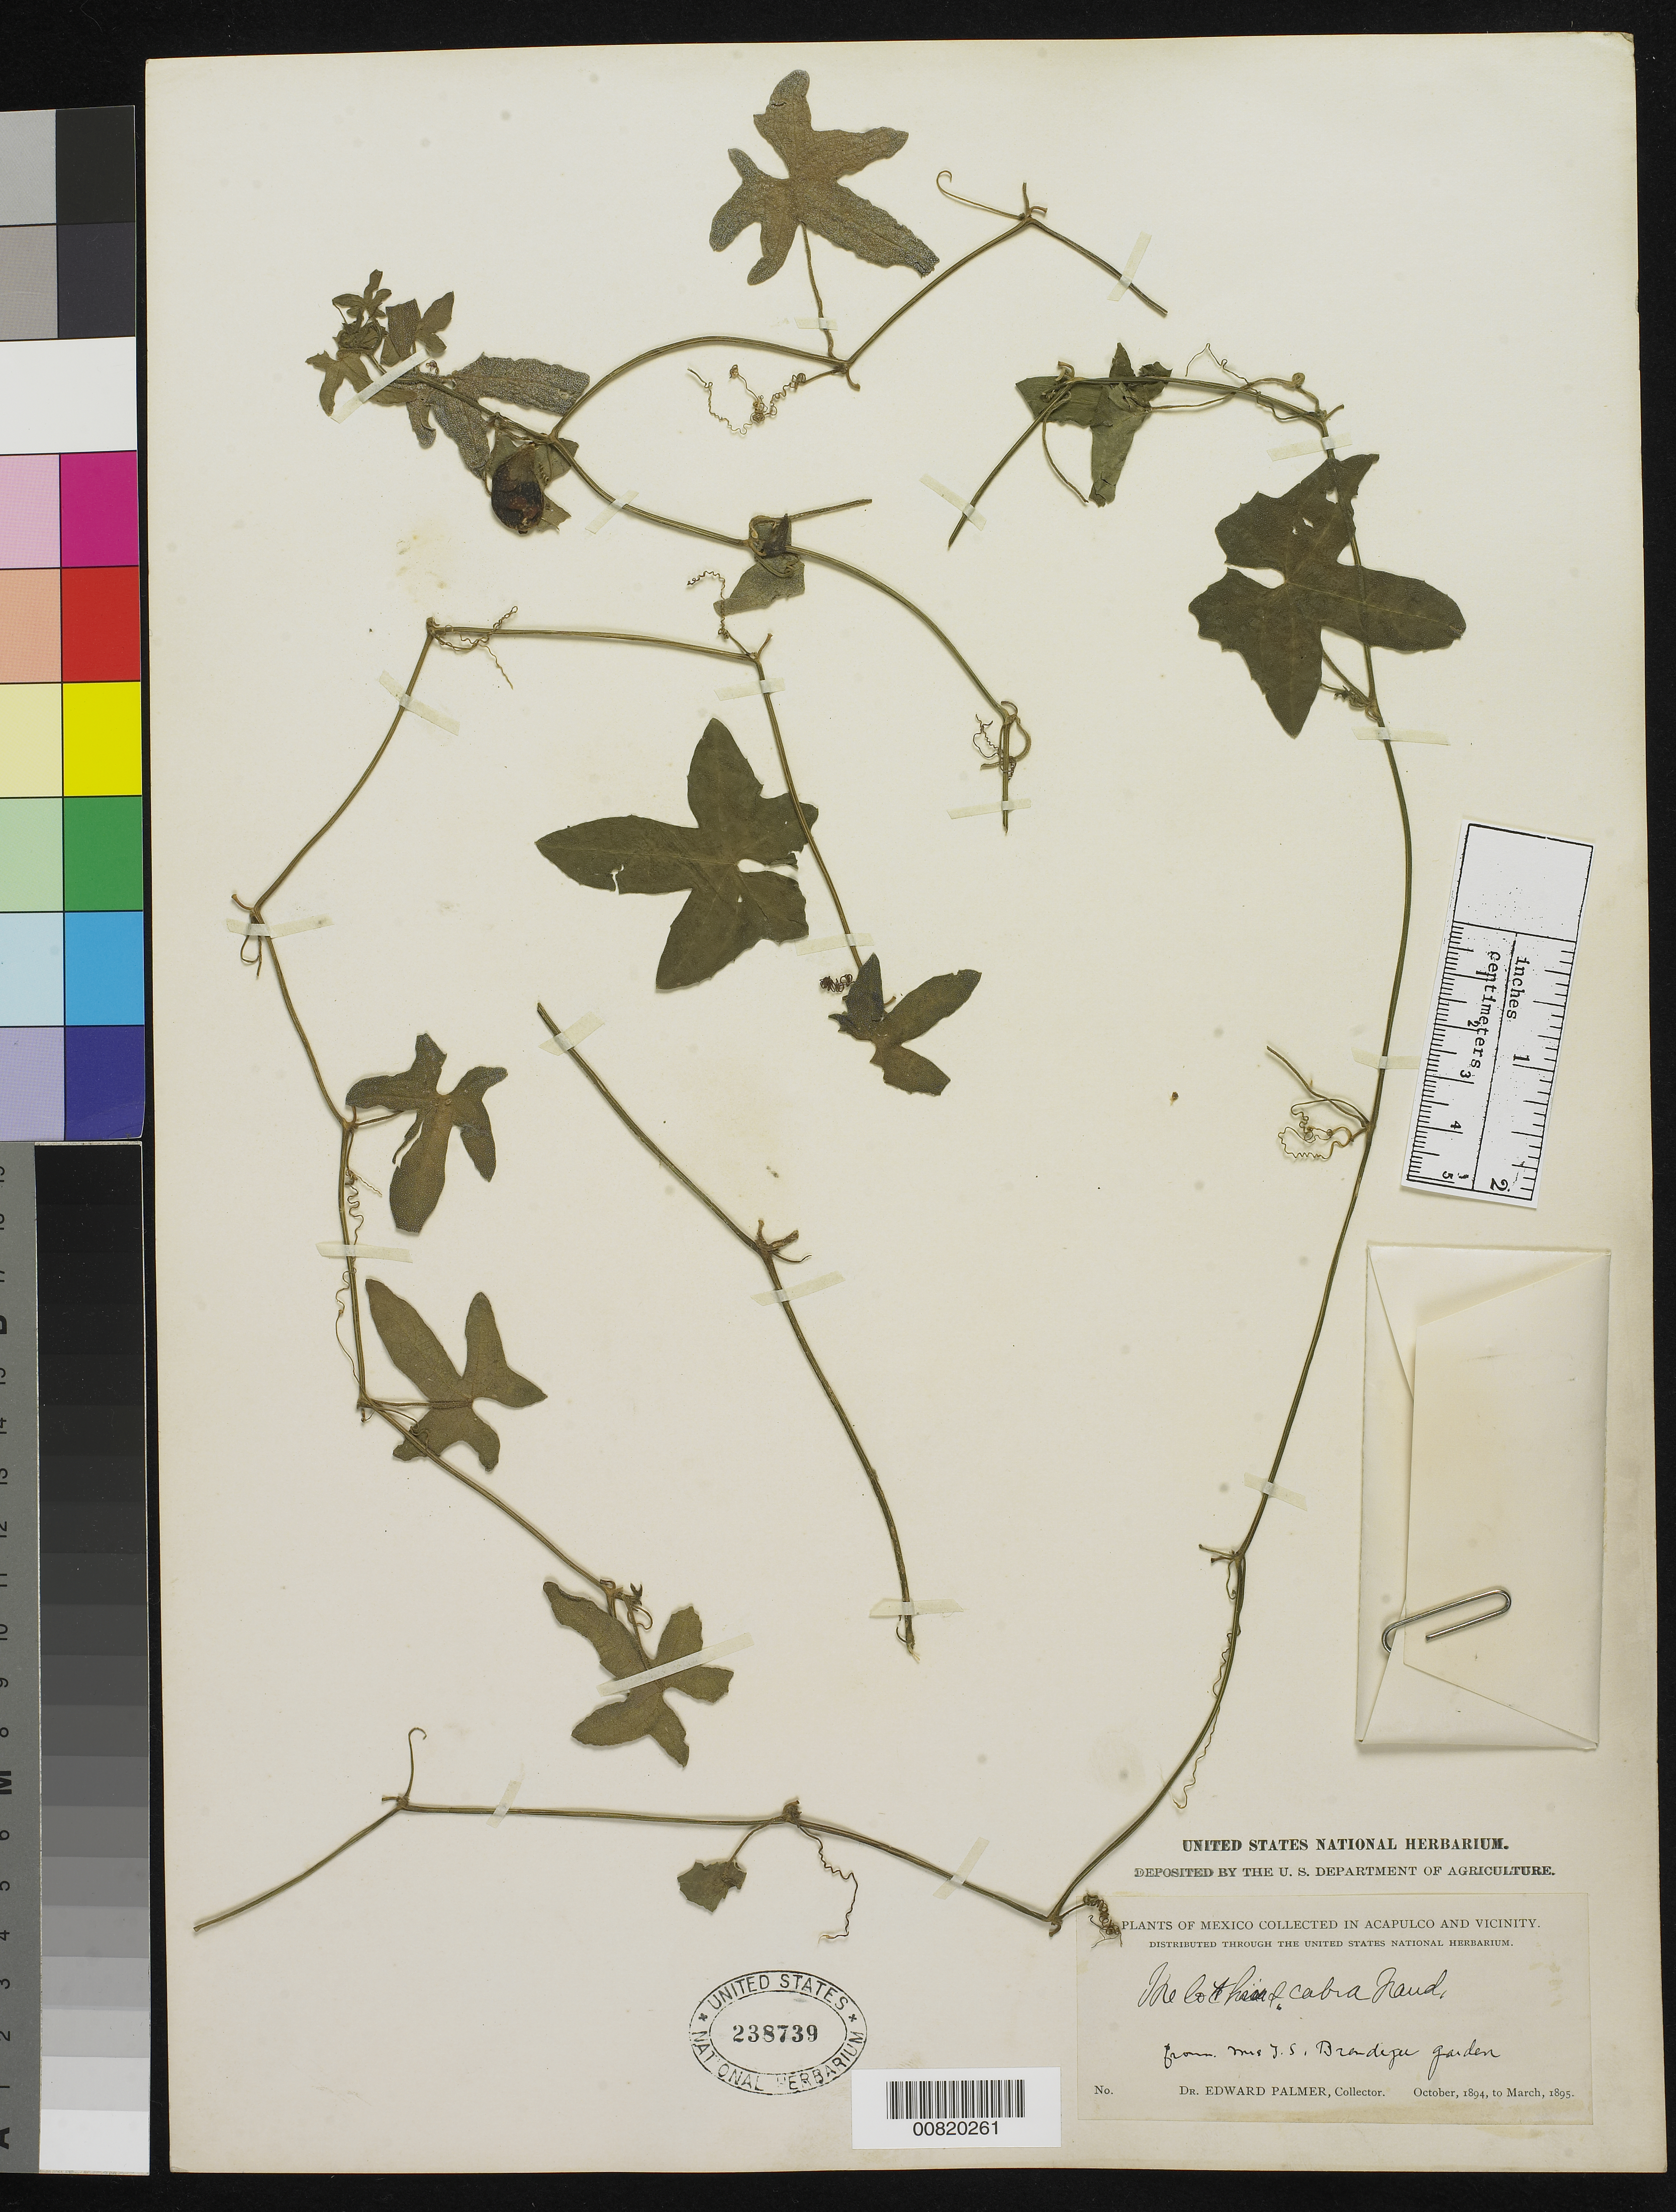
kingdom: Plantae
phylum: Tracheophyta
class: Magnoliopsida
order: Cucurbitales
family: Cucurbitaceae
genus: Melothria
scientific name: Melothria scabra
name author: Naudin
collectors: E. Palmer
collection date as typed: Oct 1894 to -- Mar 1895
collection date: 1894-10/1895-03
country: Mexico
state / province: Guerrero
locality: Acapulco, Guerrero and vicinity.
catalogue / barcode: US 238739